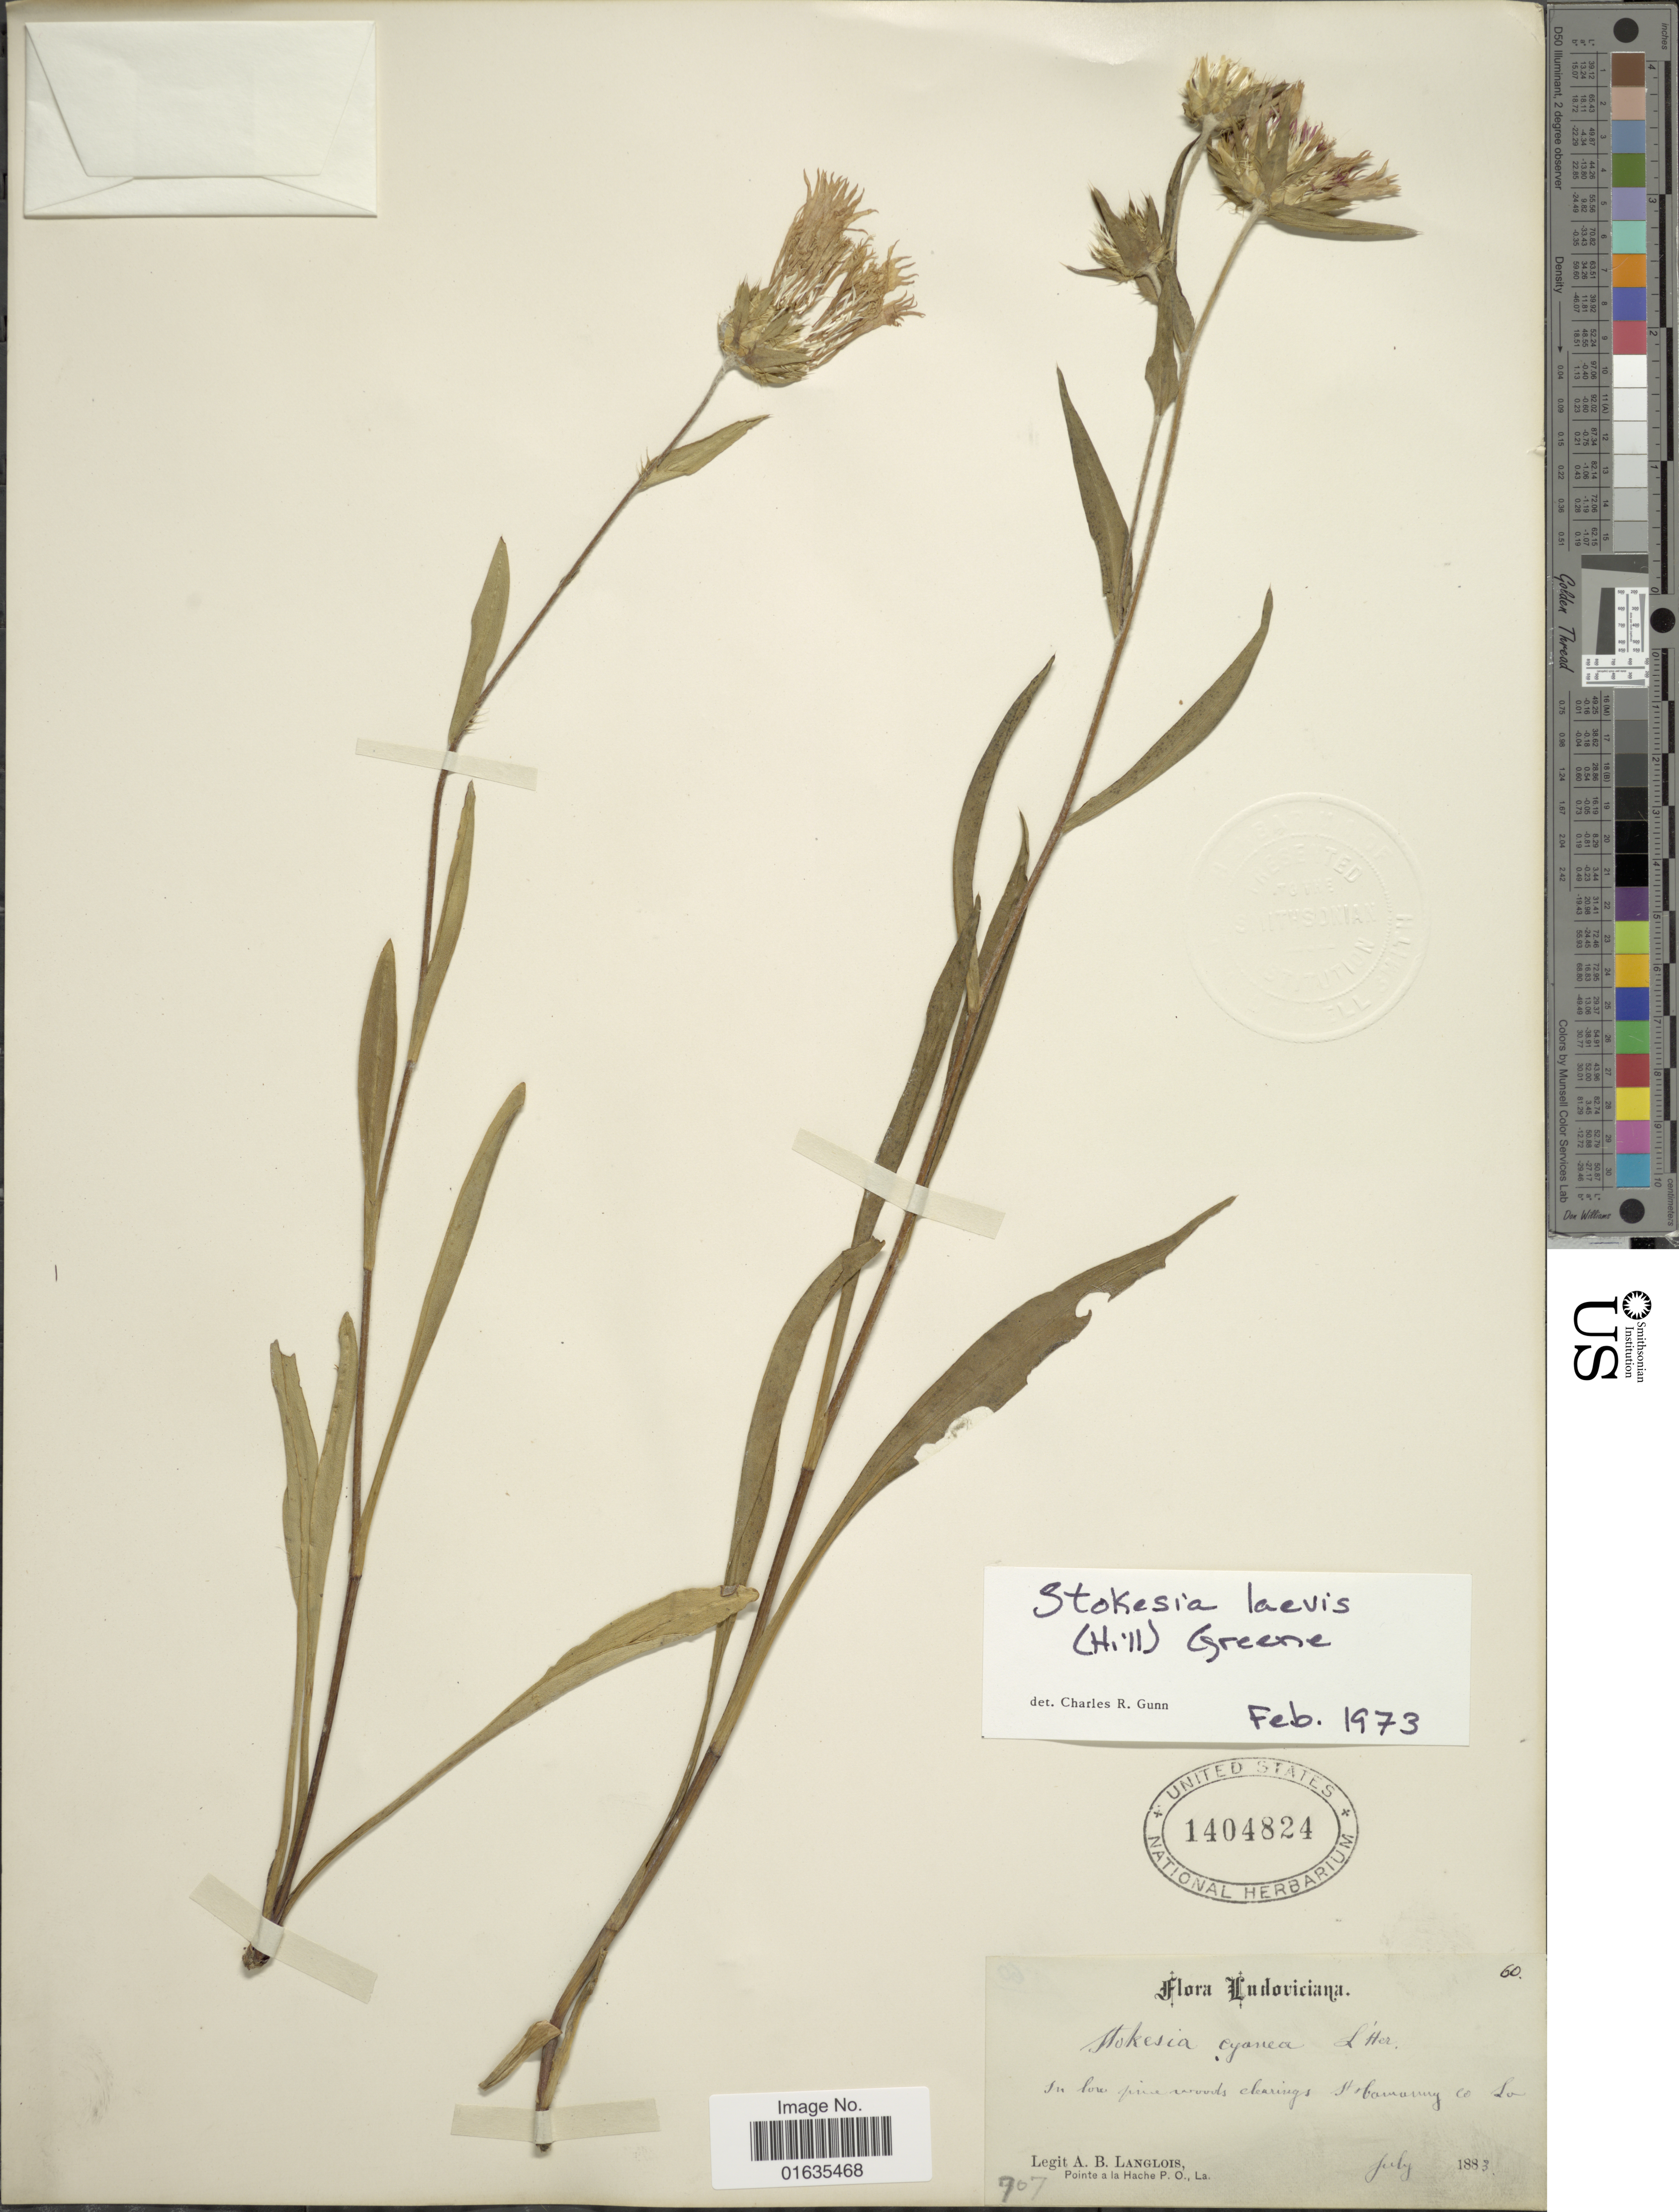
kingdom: Plantae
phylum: Tracheophyta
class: Magnoliopsida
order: Asterales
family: Asteraceae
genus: Stokesia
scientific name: Stokesia laevis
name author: (Hill) Greene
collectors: A. Langlois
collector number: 60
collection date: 1883-07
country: United States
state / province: Louisiana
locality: In low pine wood clearning. St. Tammany Co. La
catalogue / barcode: US 1404824